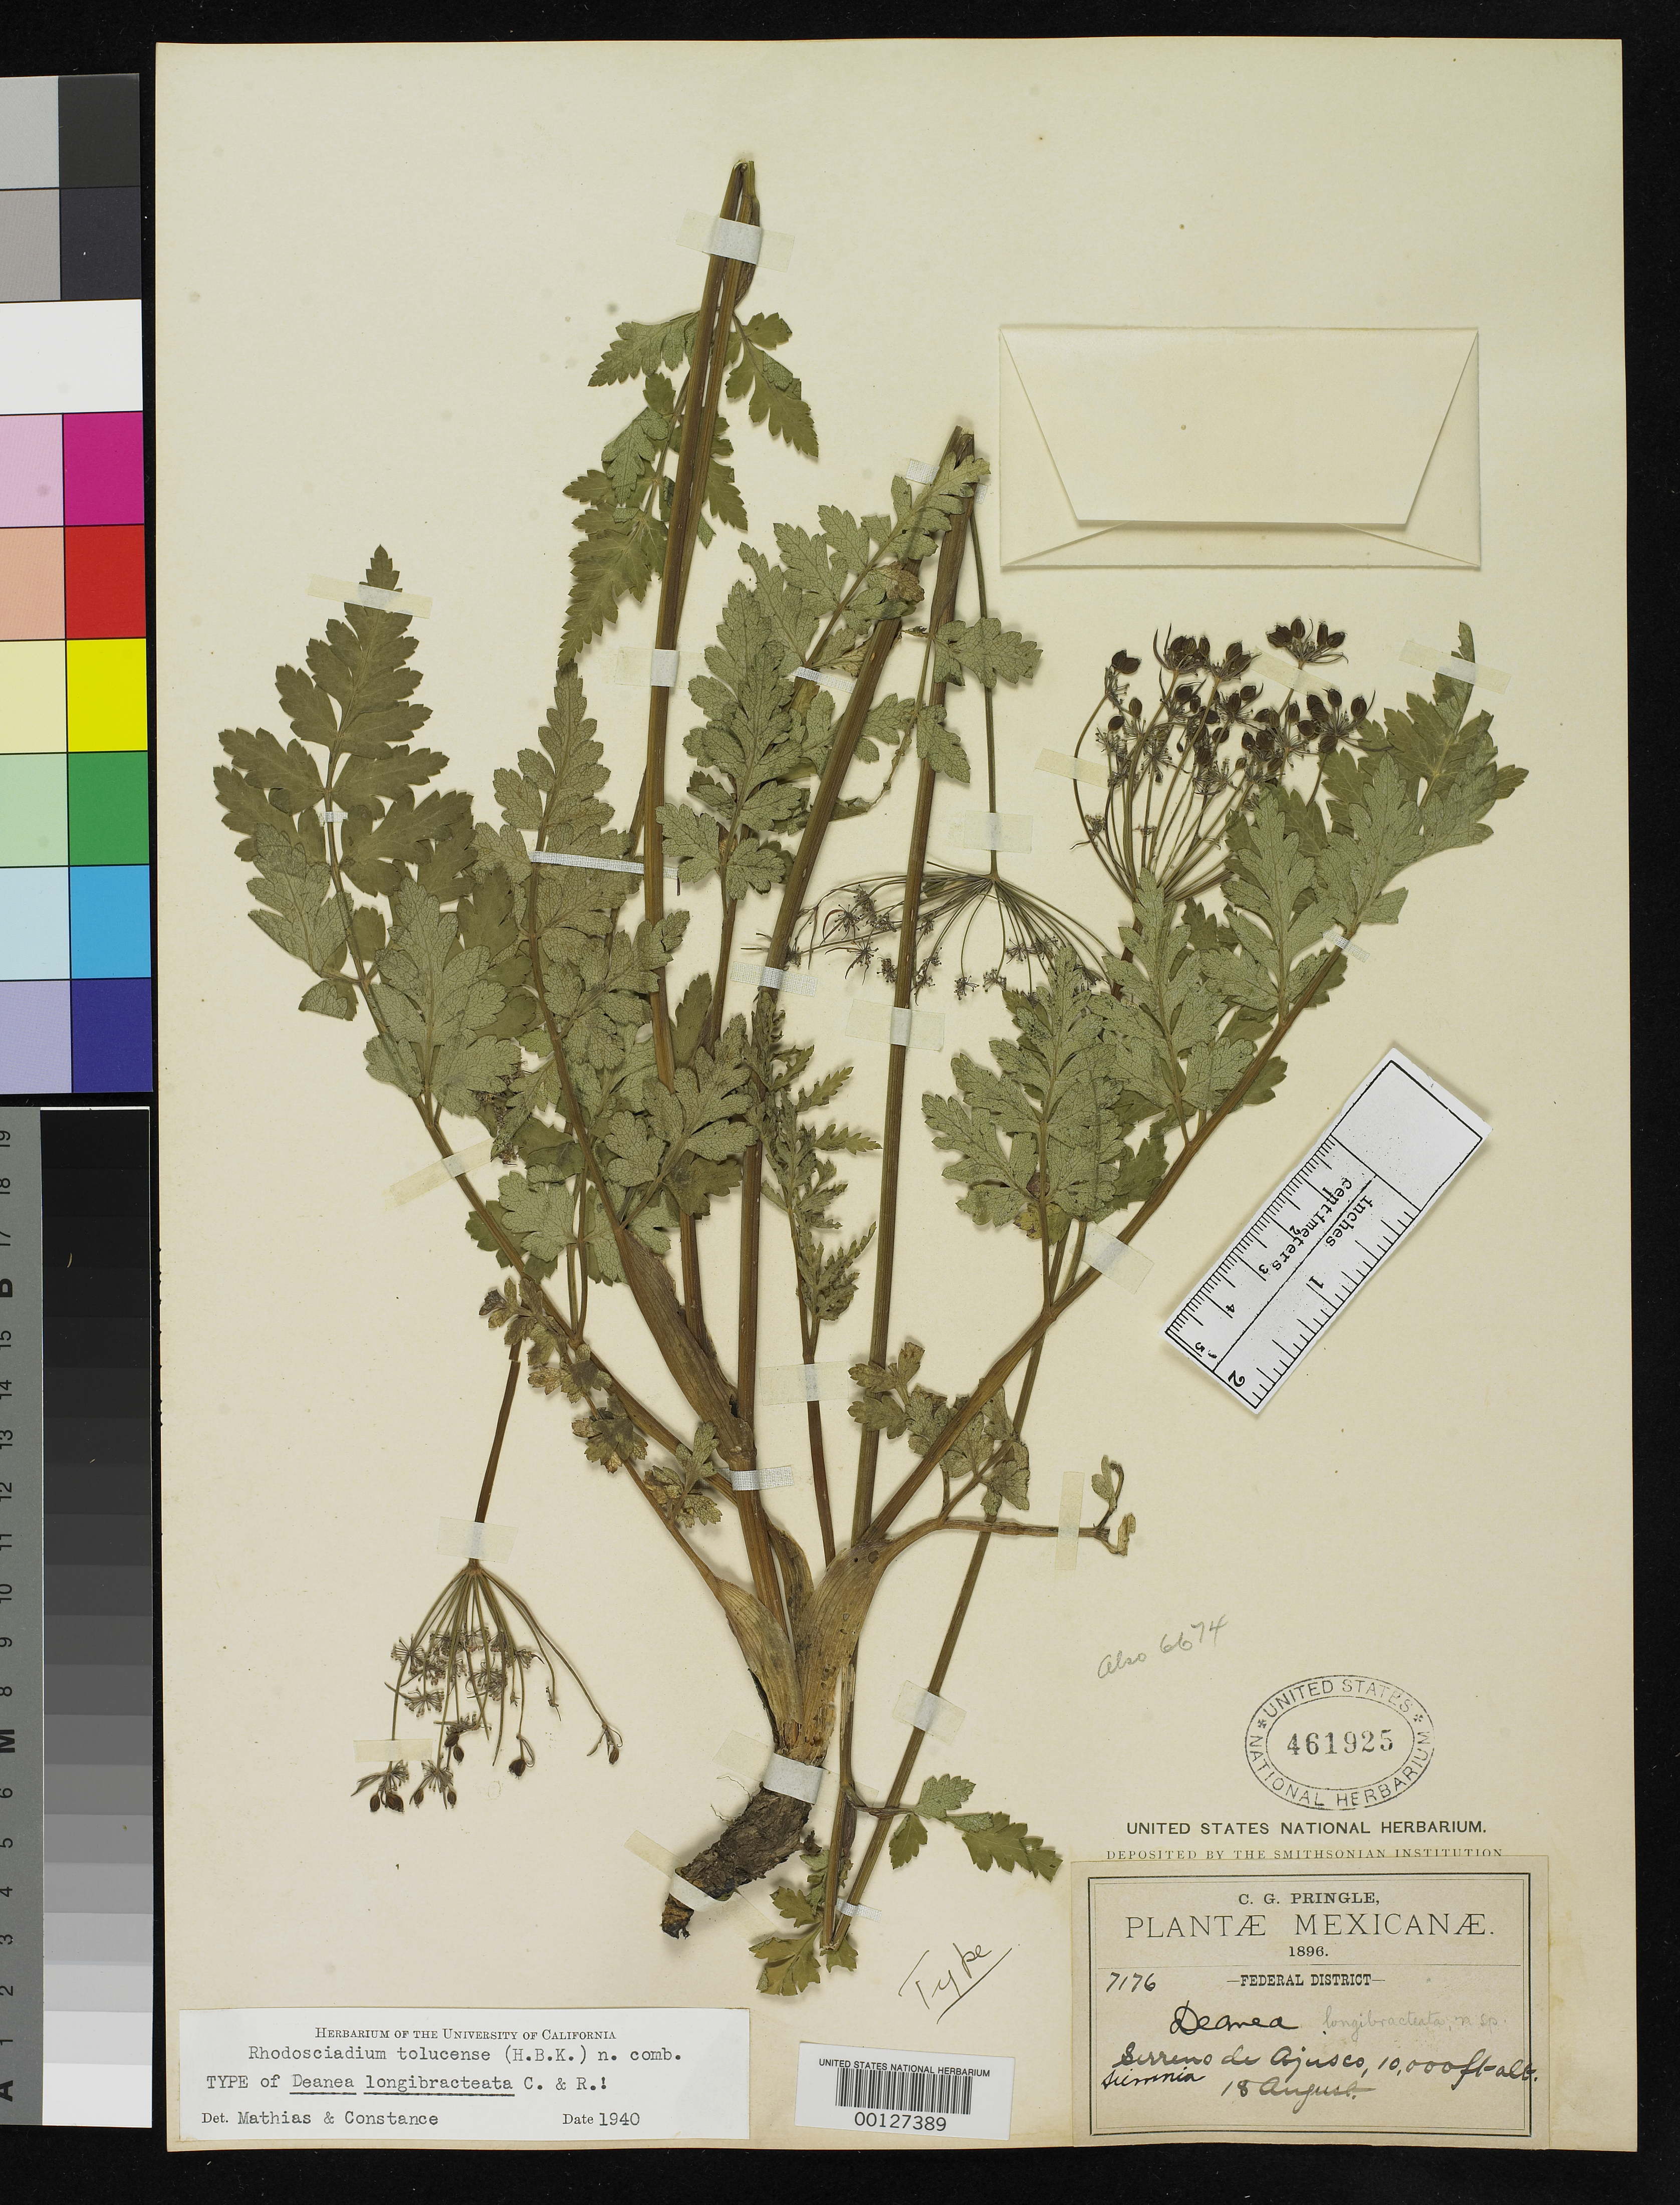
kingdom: Plantae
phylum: Tracheophyta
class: Magnoliopsida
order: Apiales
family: Apiaceae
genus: Deanea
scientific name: Deanea longibracteata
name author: J.M. Coult. & Rose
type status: Syntype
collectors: C. G. Pringle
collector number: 7176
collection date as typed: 18 Aug 1896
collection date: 1896-08-18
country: Mexico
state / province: Distrito Federal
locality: Serrama de Ajusco.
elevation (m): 3000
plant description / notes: One of two collections cited in protologue (no type designated). This sheet (USNH 461925, Pringle 7176) annotated as "Type" by Coulter or Rose (?) and by Mathias & Constance (1940).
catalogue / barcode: US 461925